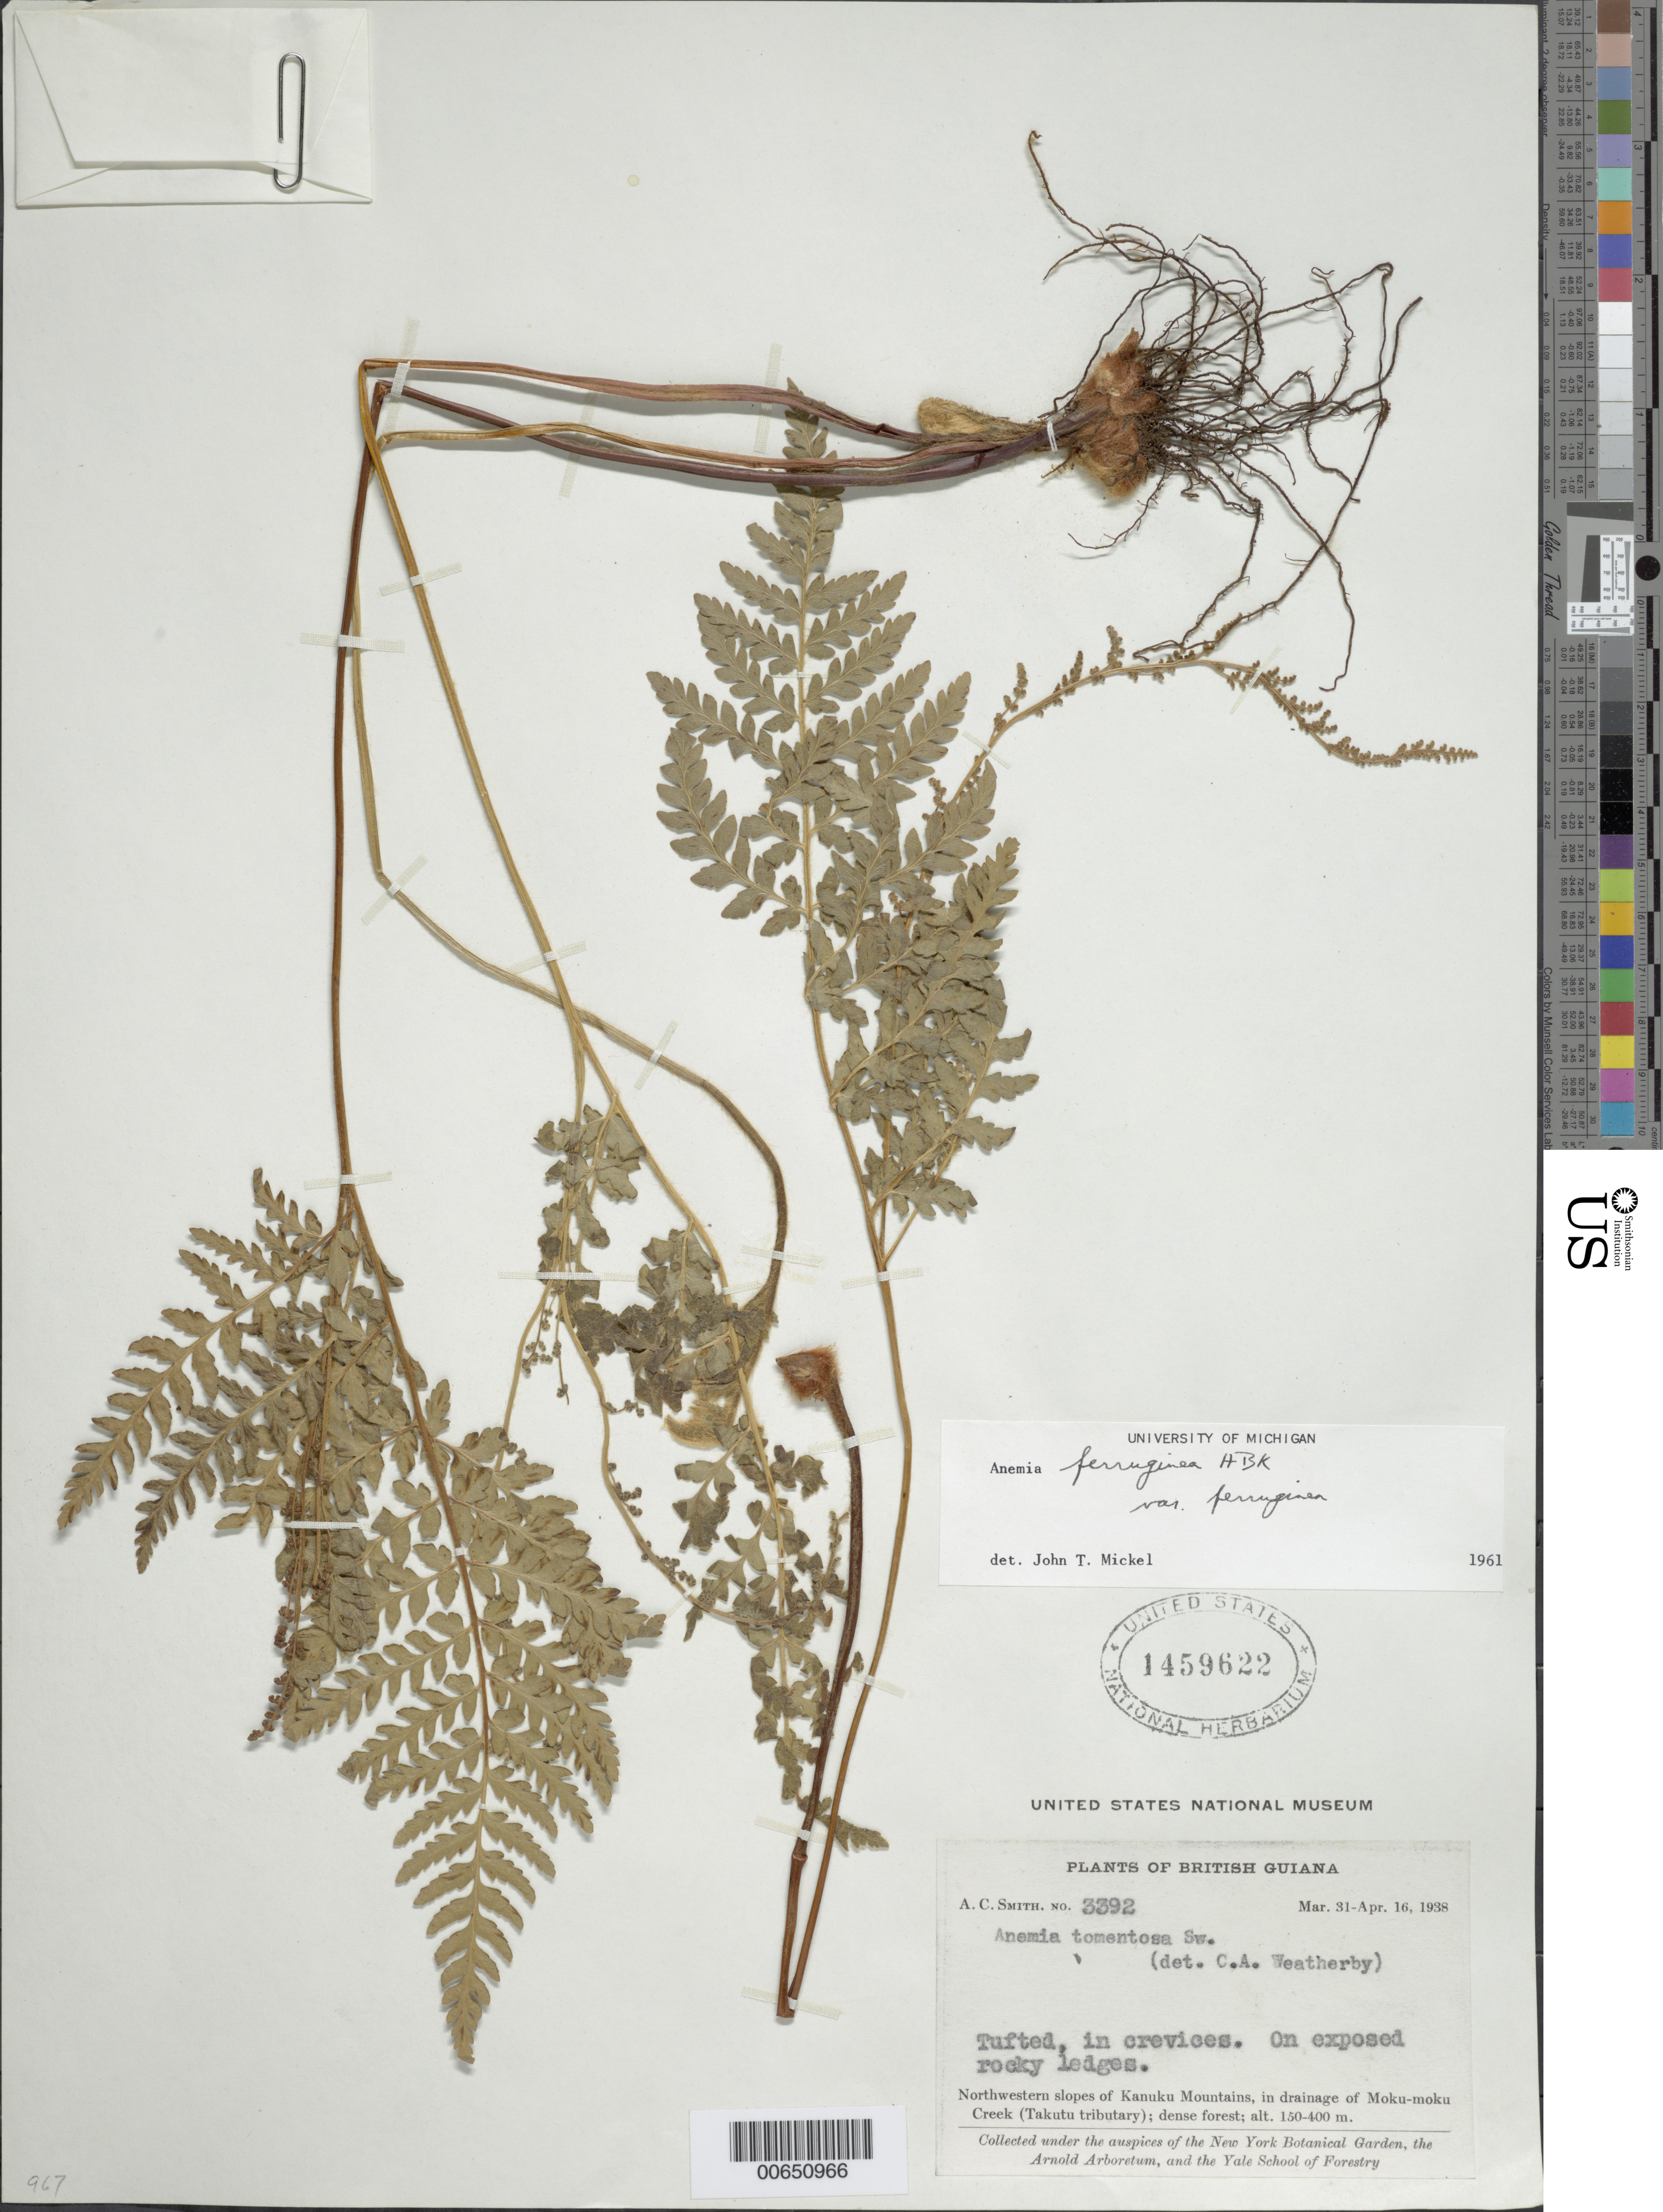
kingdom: Plantae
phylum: Tracheophyta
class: Polypodiopsida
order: Schizaeales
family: Anemiaceae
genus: Anemia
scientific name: Anemia ferruginea var. ferruginea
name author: Kunth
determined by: Mickel, J. T., (NY), New York Botanical Garden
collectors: A. C. Smith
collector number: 3392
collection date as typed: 31-Mar-38 to 16-Apr-38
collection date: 1938-03-31/1938-04-16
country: Guyana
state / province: U. Takutu-U. Essequibo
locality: Kanuku Mts., NW slopes, in drainage of Moku-moku Creek (Takutu tributary)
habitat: On exposed rocky ledges, in crevices.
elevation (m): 150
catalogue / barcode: US 1459622